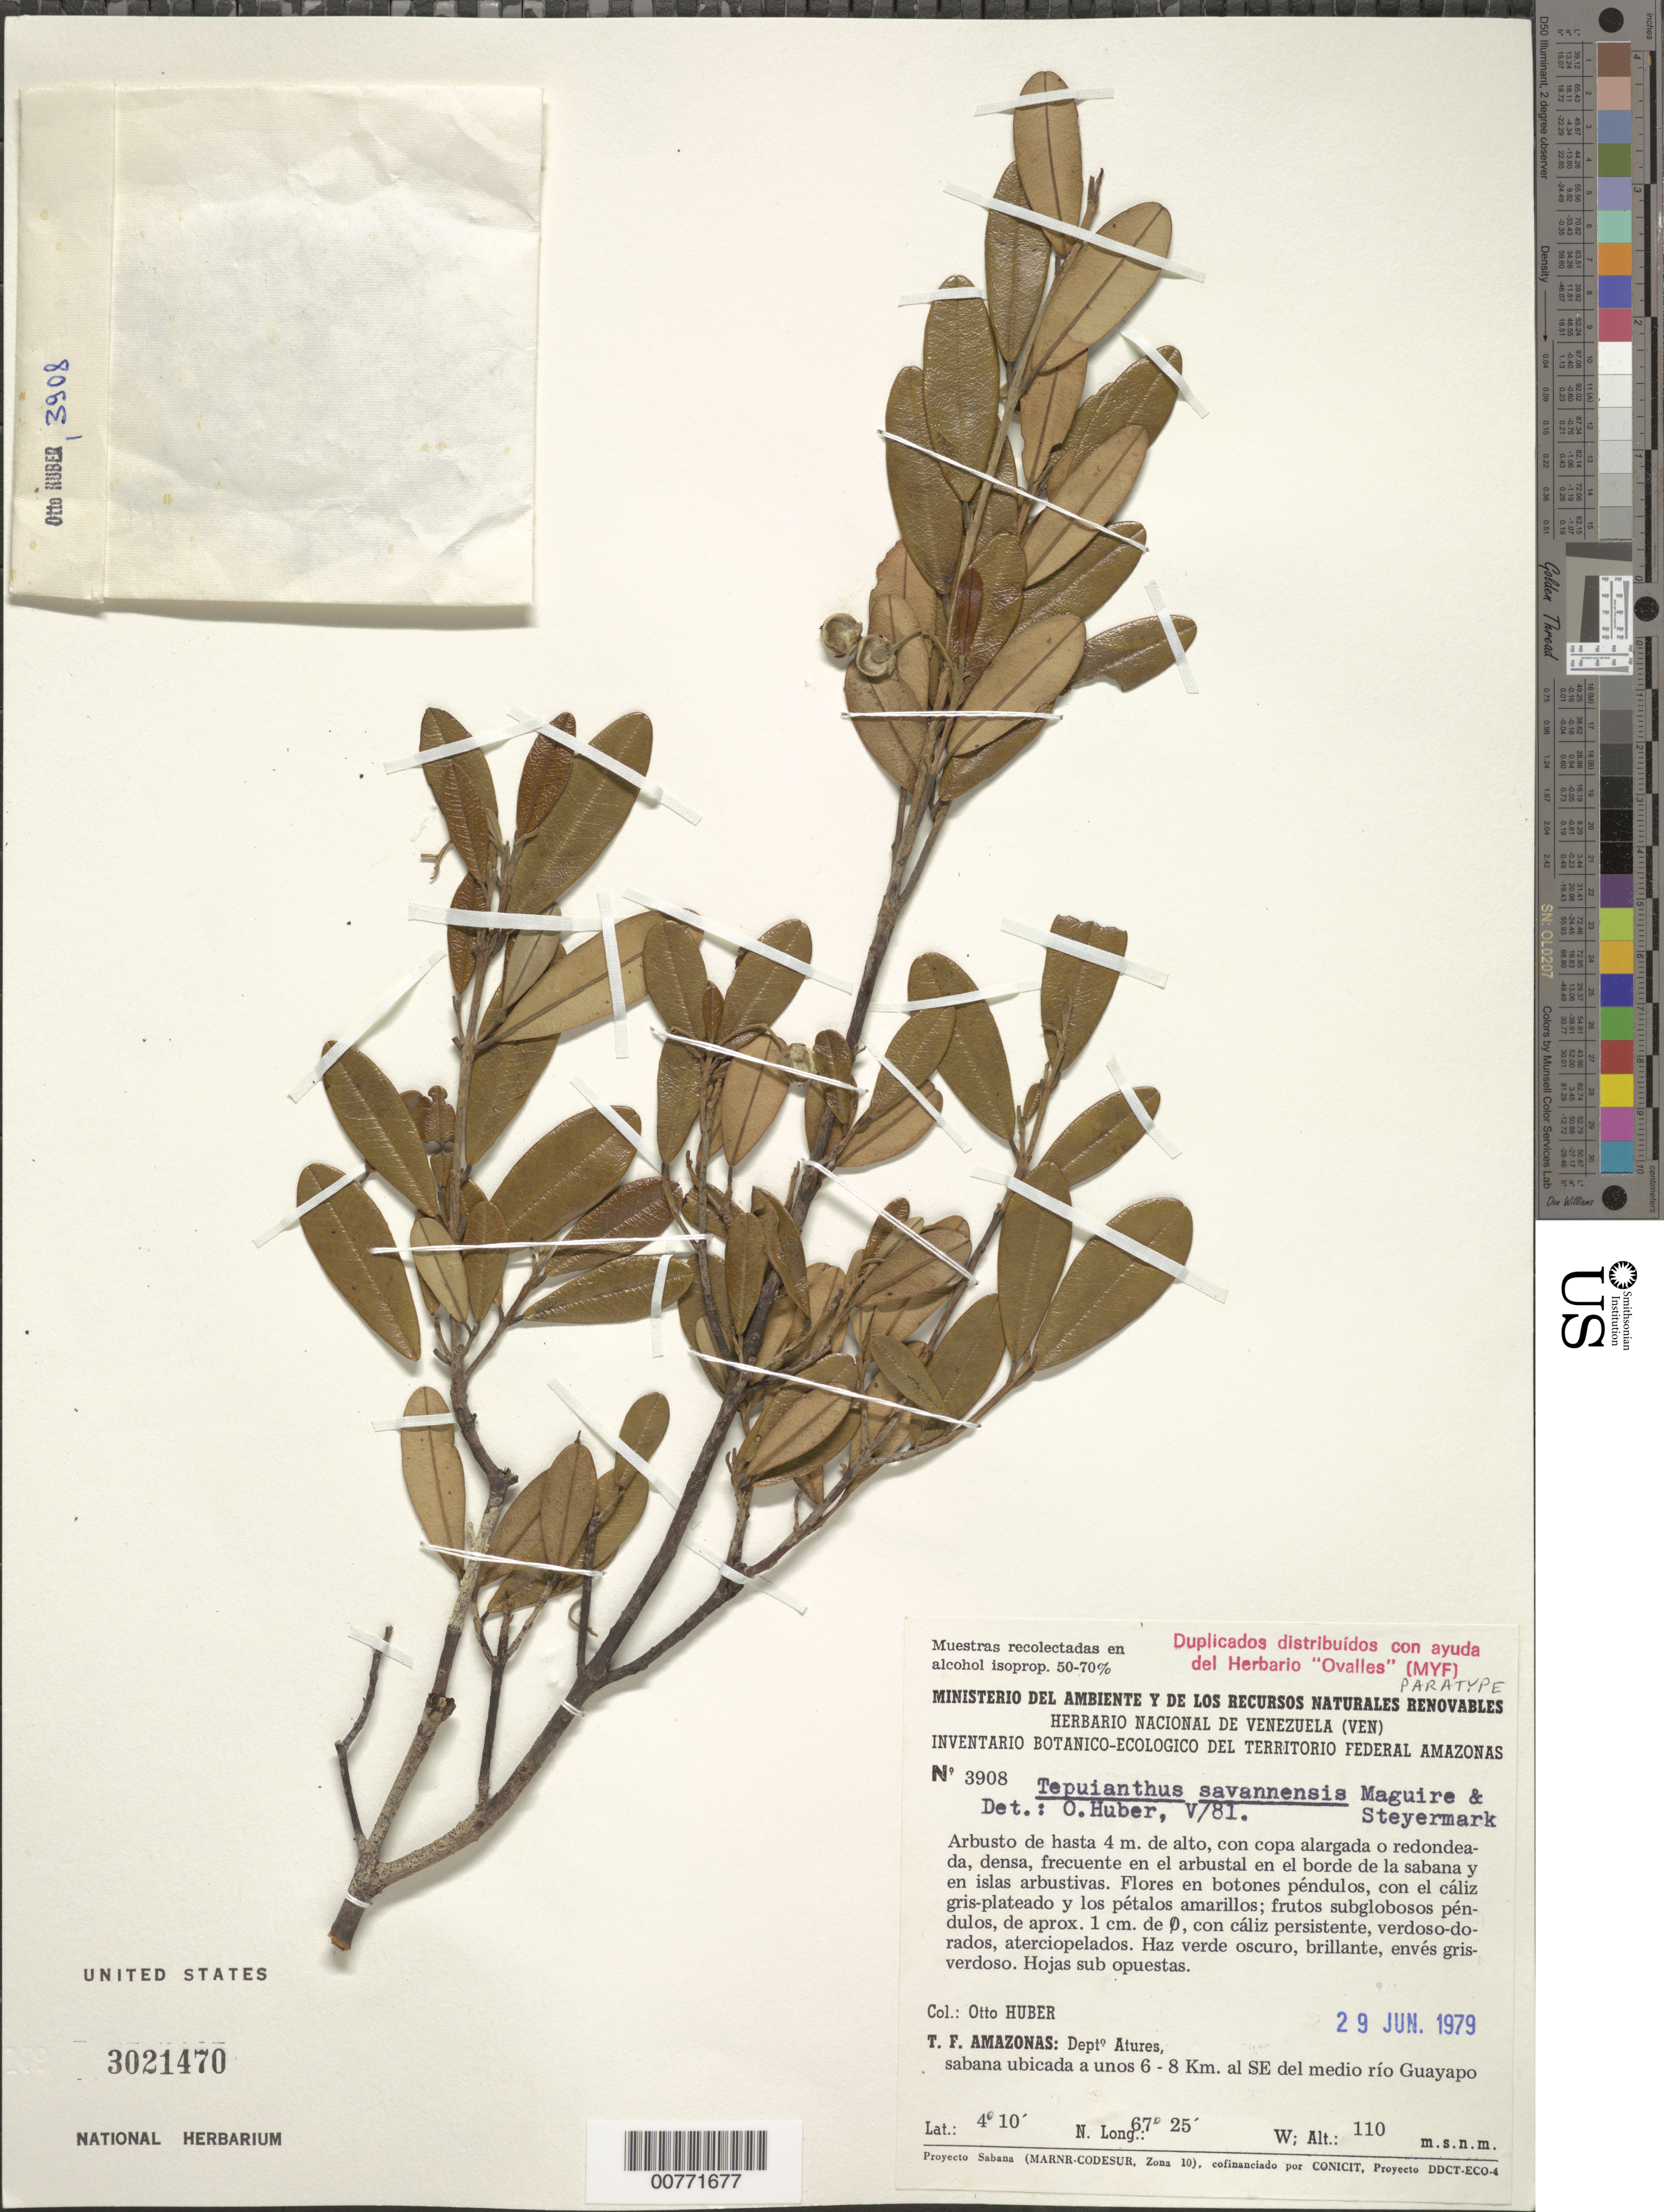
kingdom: Plantae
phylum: Tracheophyta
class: Magnoliopsida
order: Malvales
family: Thymelaeaceae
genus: Tepuianthus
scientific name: Tepuianthus savannensis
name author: Maguire & Steyerm.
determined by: Huber, Otto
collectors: O. Huber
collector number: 3908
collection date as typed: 29-Jun-79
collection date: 1979-06-29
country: Venezuela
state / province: Amazonas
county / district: Atures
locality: Medio Río Guayapo, 6-8 km SE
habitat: Arbustal en el borde de la sabana y en islas arbustivas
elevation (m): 110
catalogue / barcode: US 3021470